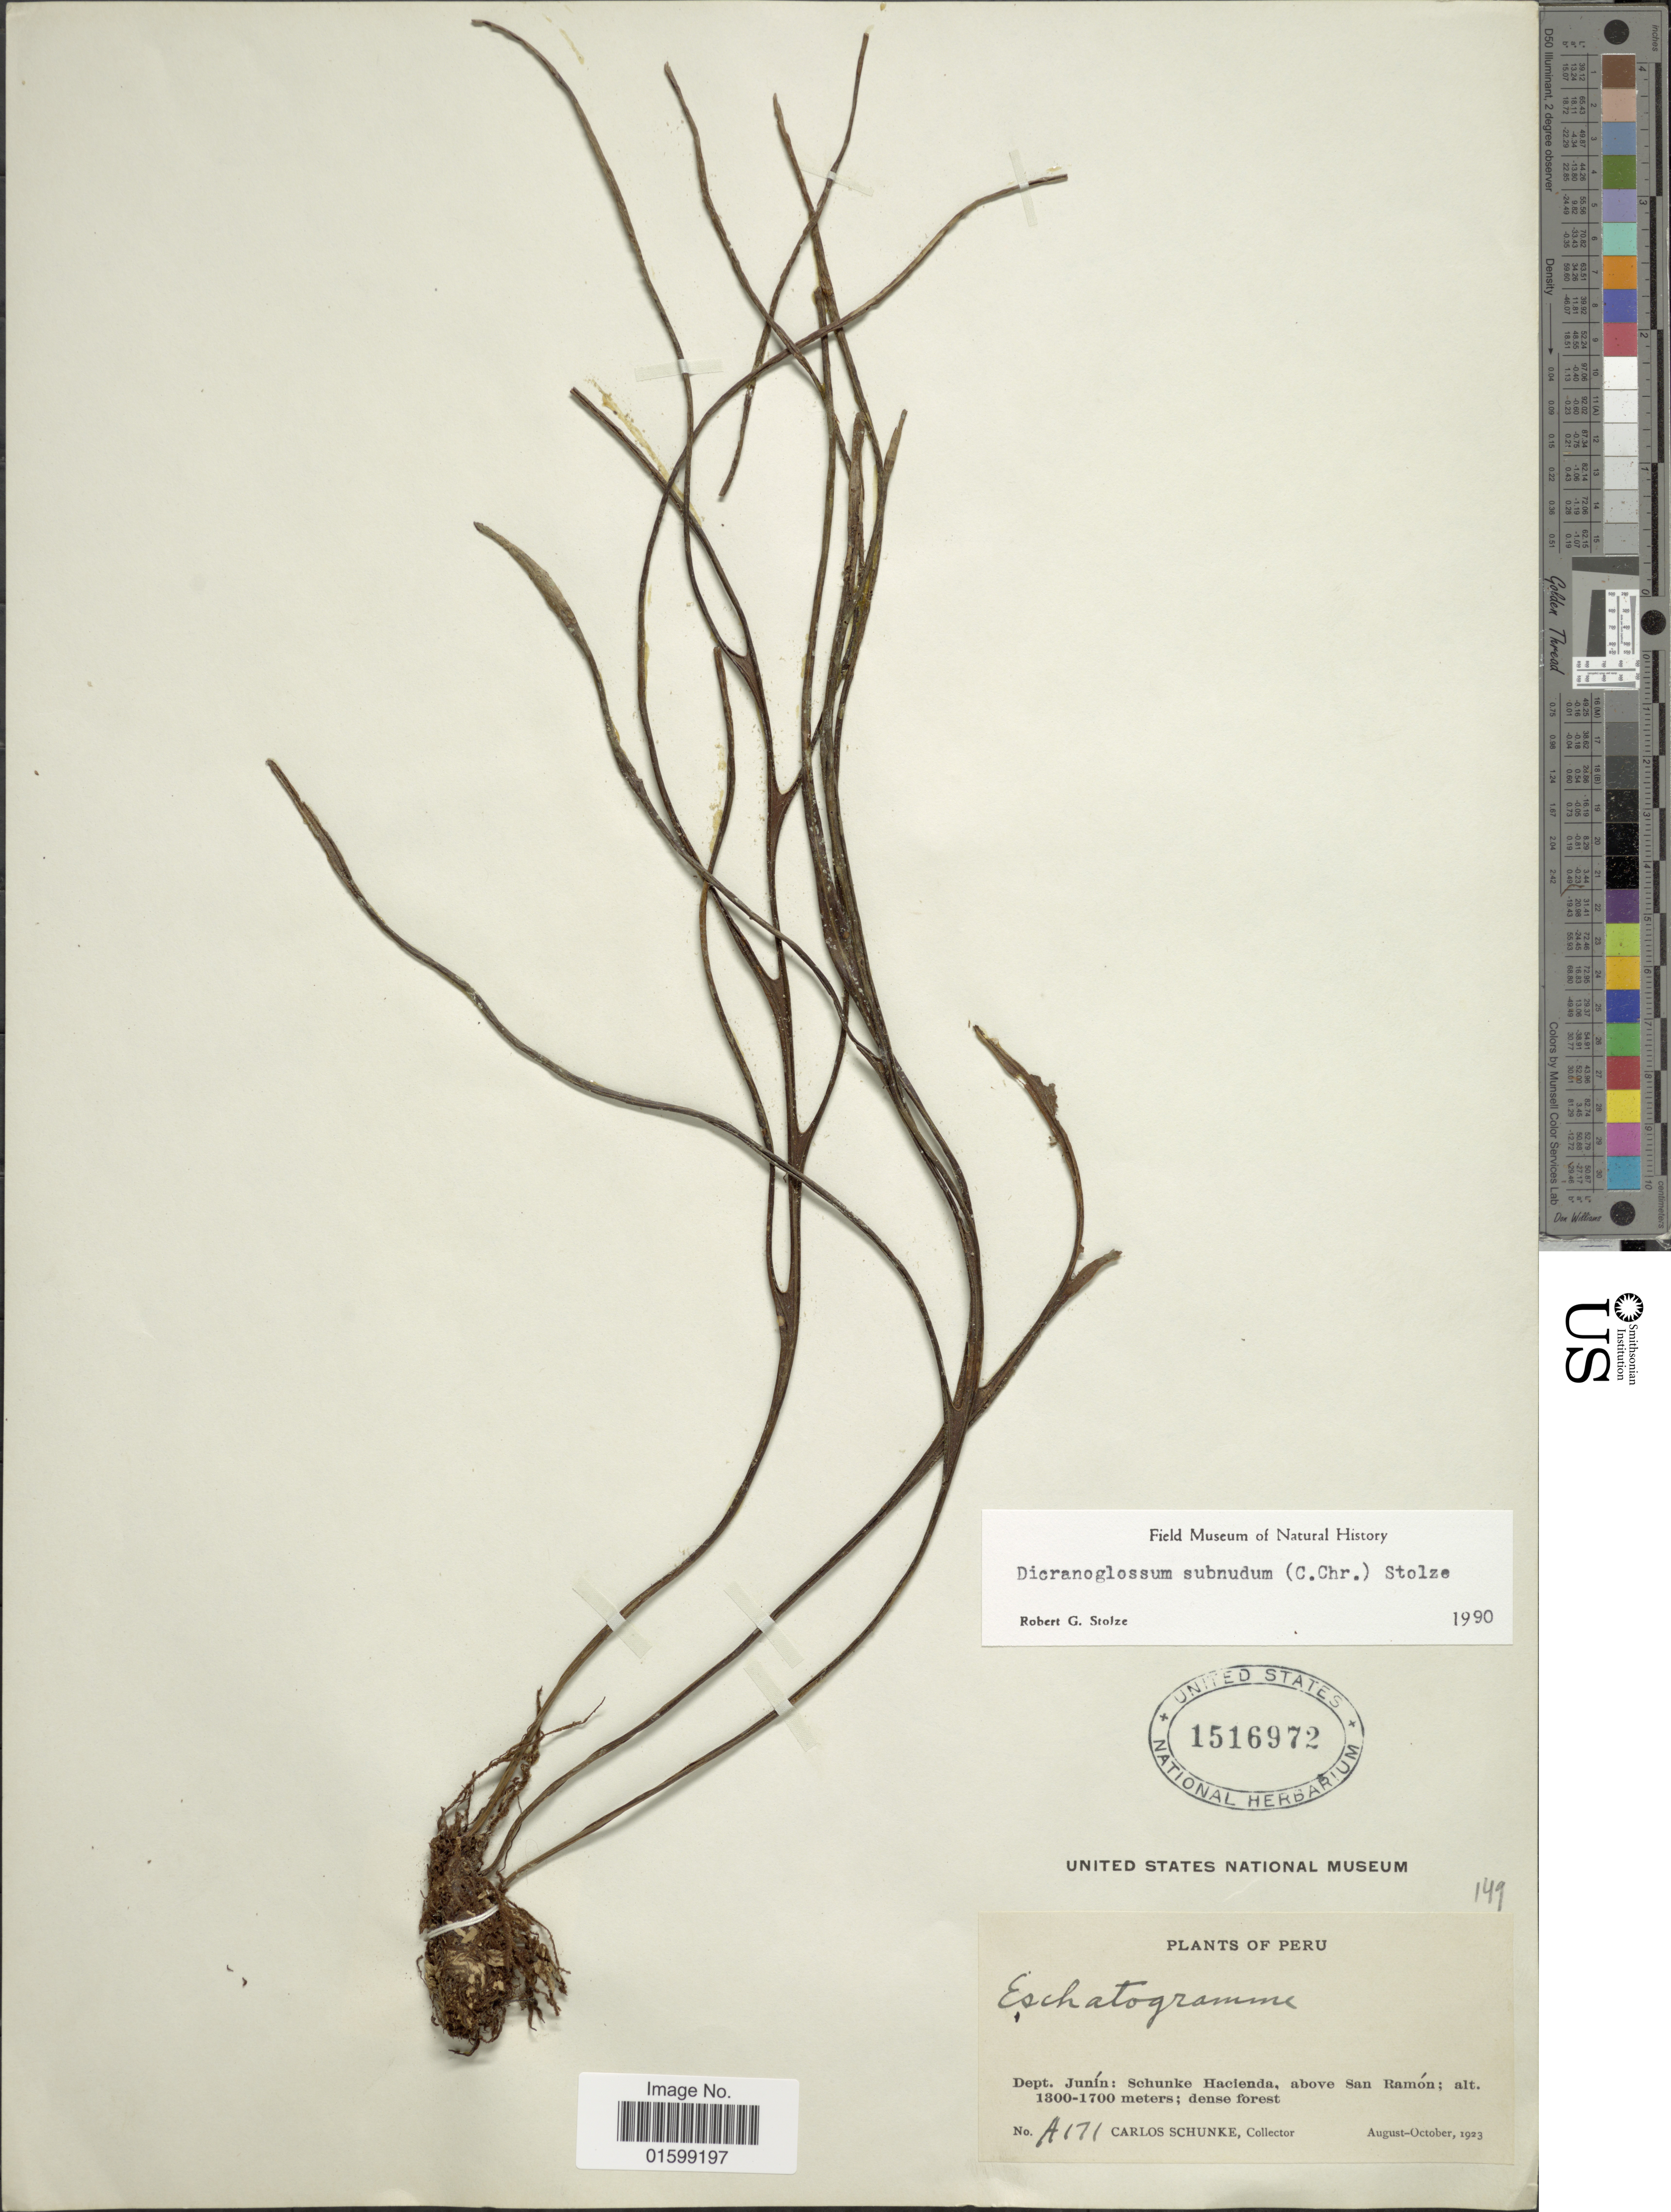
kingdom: Plantae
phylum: Tracheophyta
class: Polypodiopsida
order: Polypodiales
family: Polypodiaceae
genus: Pleopeltis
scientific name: Pleopeltis furcata var. subnuda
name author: (L.) A.R. Sm.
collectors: C. Schunke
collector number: A171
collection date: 1923-08/1923-10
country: Peru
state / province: Junín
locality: Schunke Hacienda, above San Ramón; dense forest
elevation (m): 1300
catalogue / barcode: US 1516972